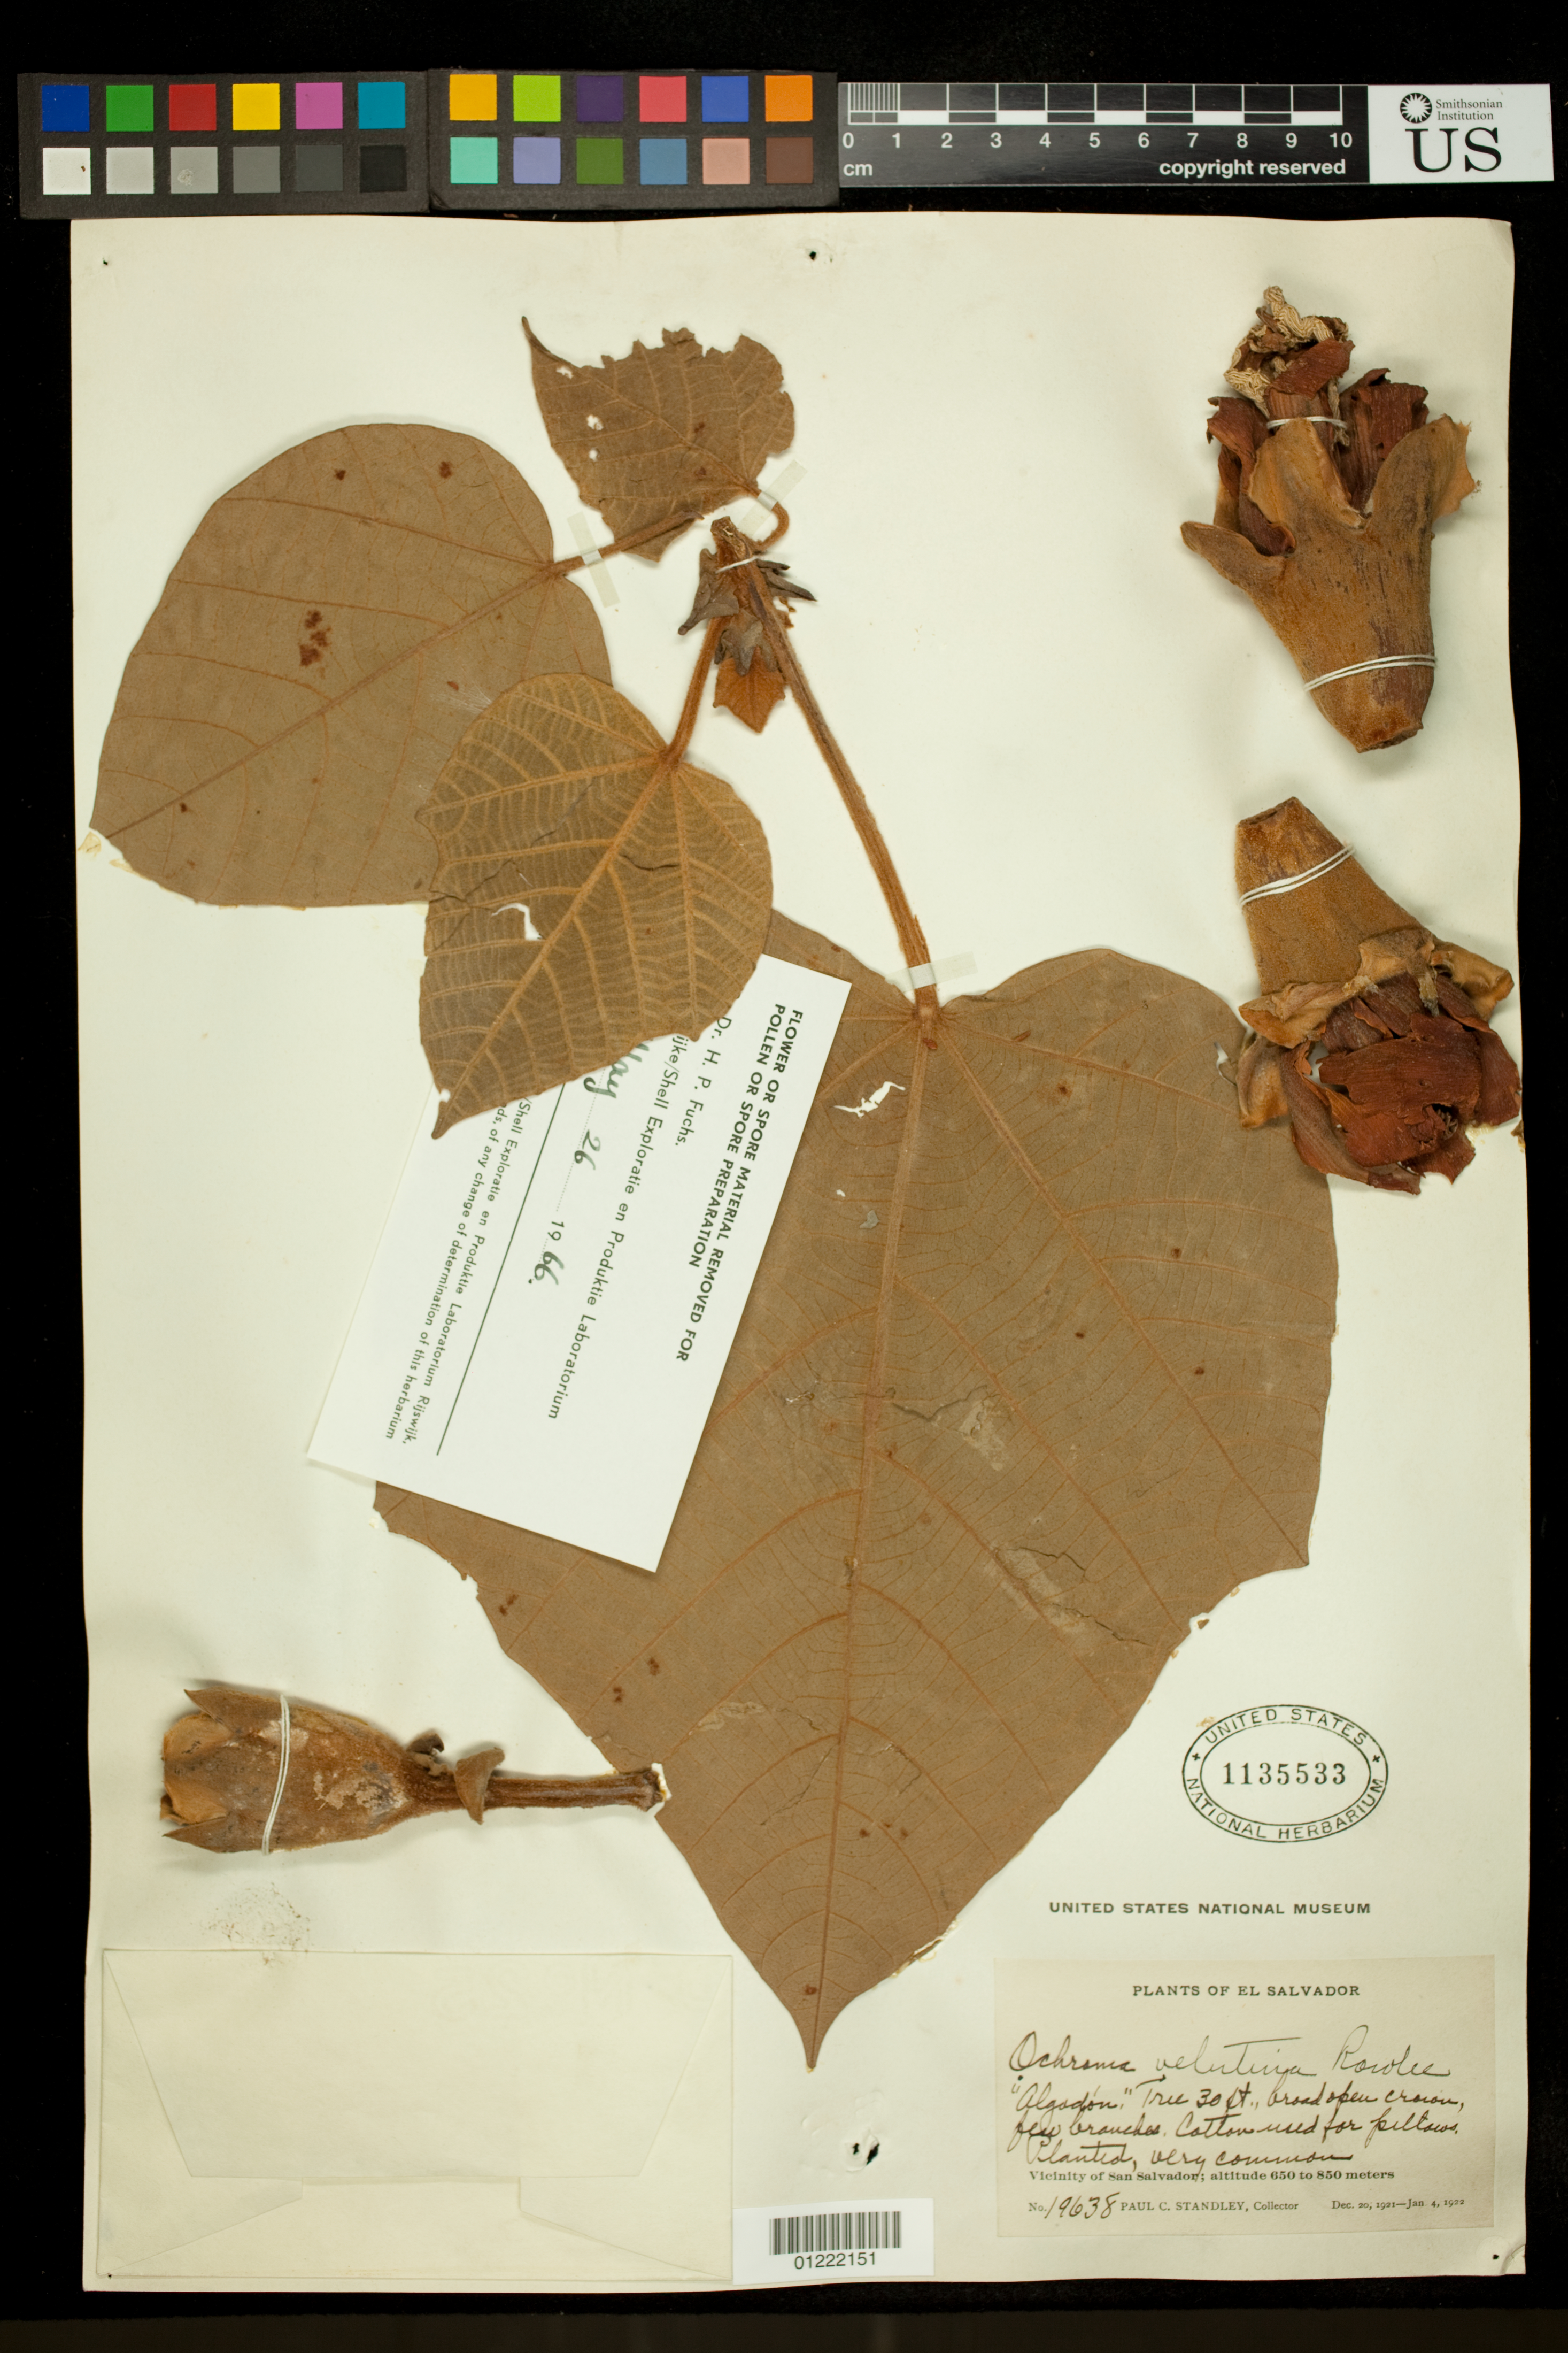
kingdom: Plantae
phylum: Tracheophyta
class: Magnoliopsida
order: Malvales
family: Malvaceae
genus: Ochroma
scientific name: Ochroma pyramidale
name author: (Cav. ex Lam.) Urb.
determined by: Dorr, L. J., (BOT), Smithsonian Institution - National Museum of Natural History (UNITED STATES)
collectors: P. C. Standley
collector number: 19638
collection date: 1921-12-20/1922-01-04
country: El Salvador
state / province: San Salvador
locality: Vicinity of San Salvador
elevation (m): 650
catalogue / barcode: US 1135533